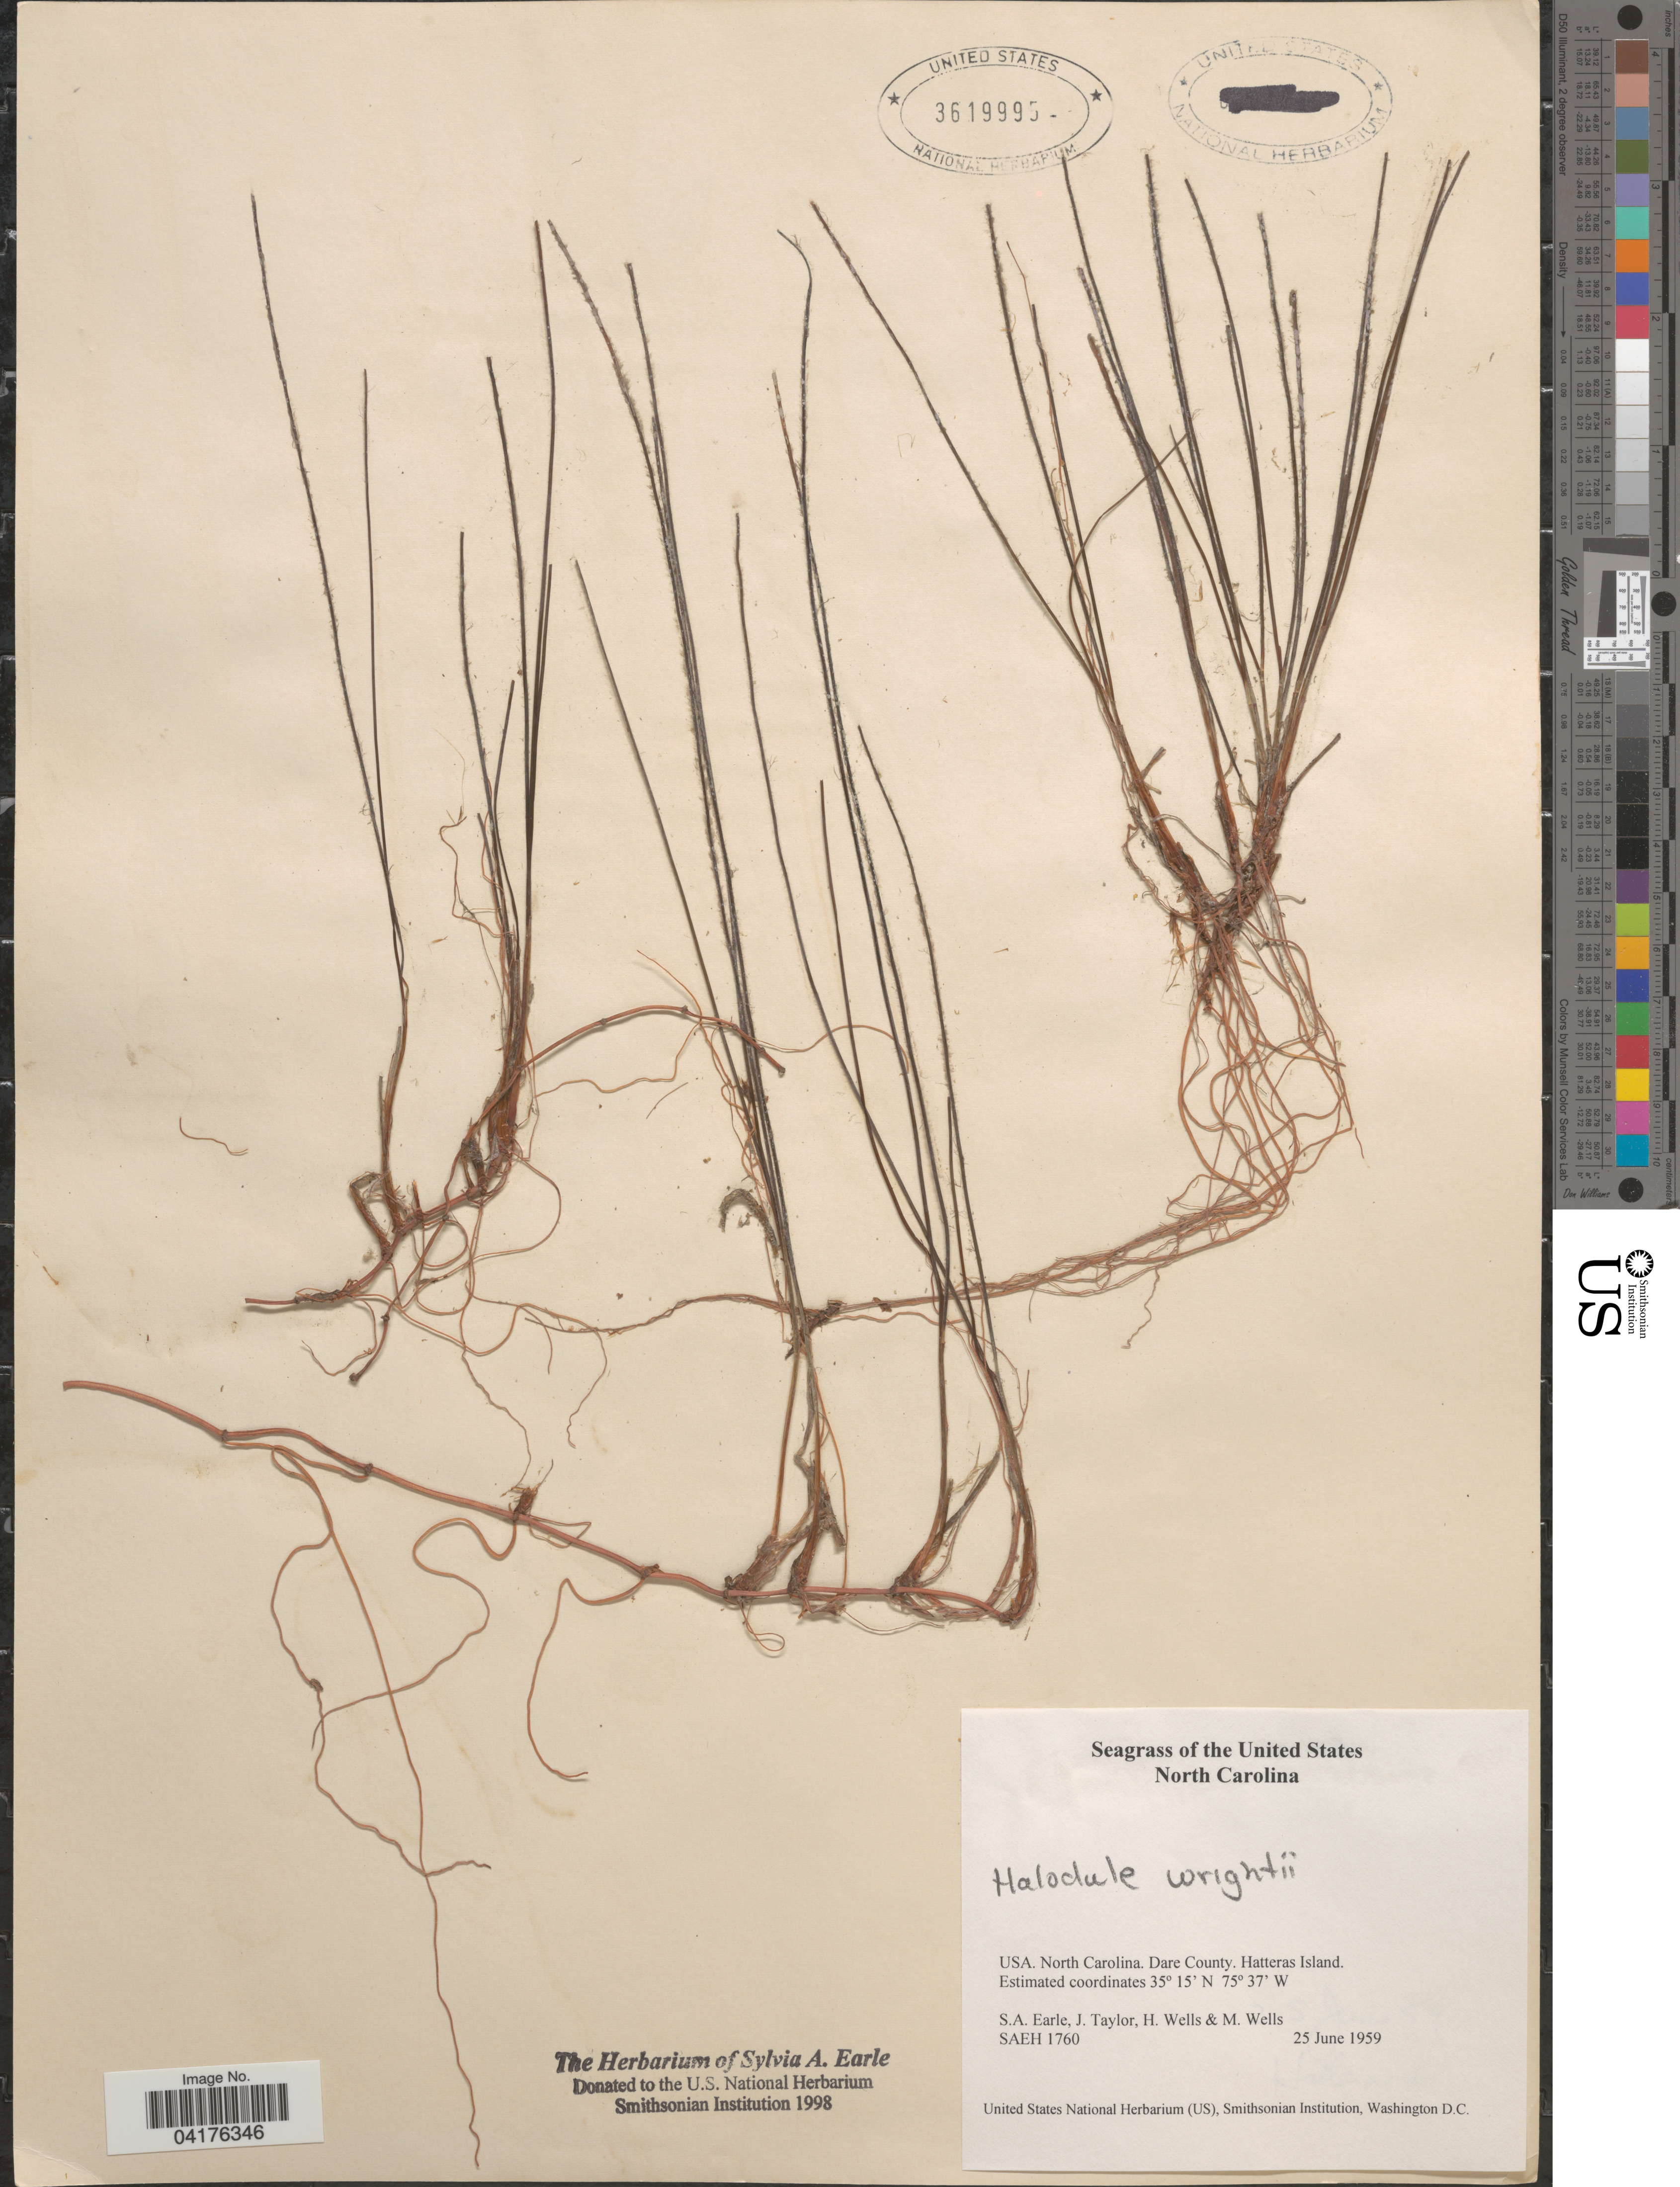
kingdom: Plantae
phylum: Tracheophyta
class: Liliopsida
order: Alismatales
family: Cymodoceaceae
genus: Halodule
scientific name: Halodule wrightii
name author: Asch.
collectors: S. A. Earle, J. Taylor, H. Wells & M. Wells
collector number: SAEH 1760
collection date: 1959-06-25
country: United States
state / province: North Carolina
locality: Dare County. Hatteras Island.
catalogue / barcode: US 3619995